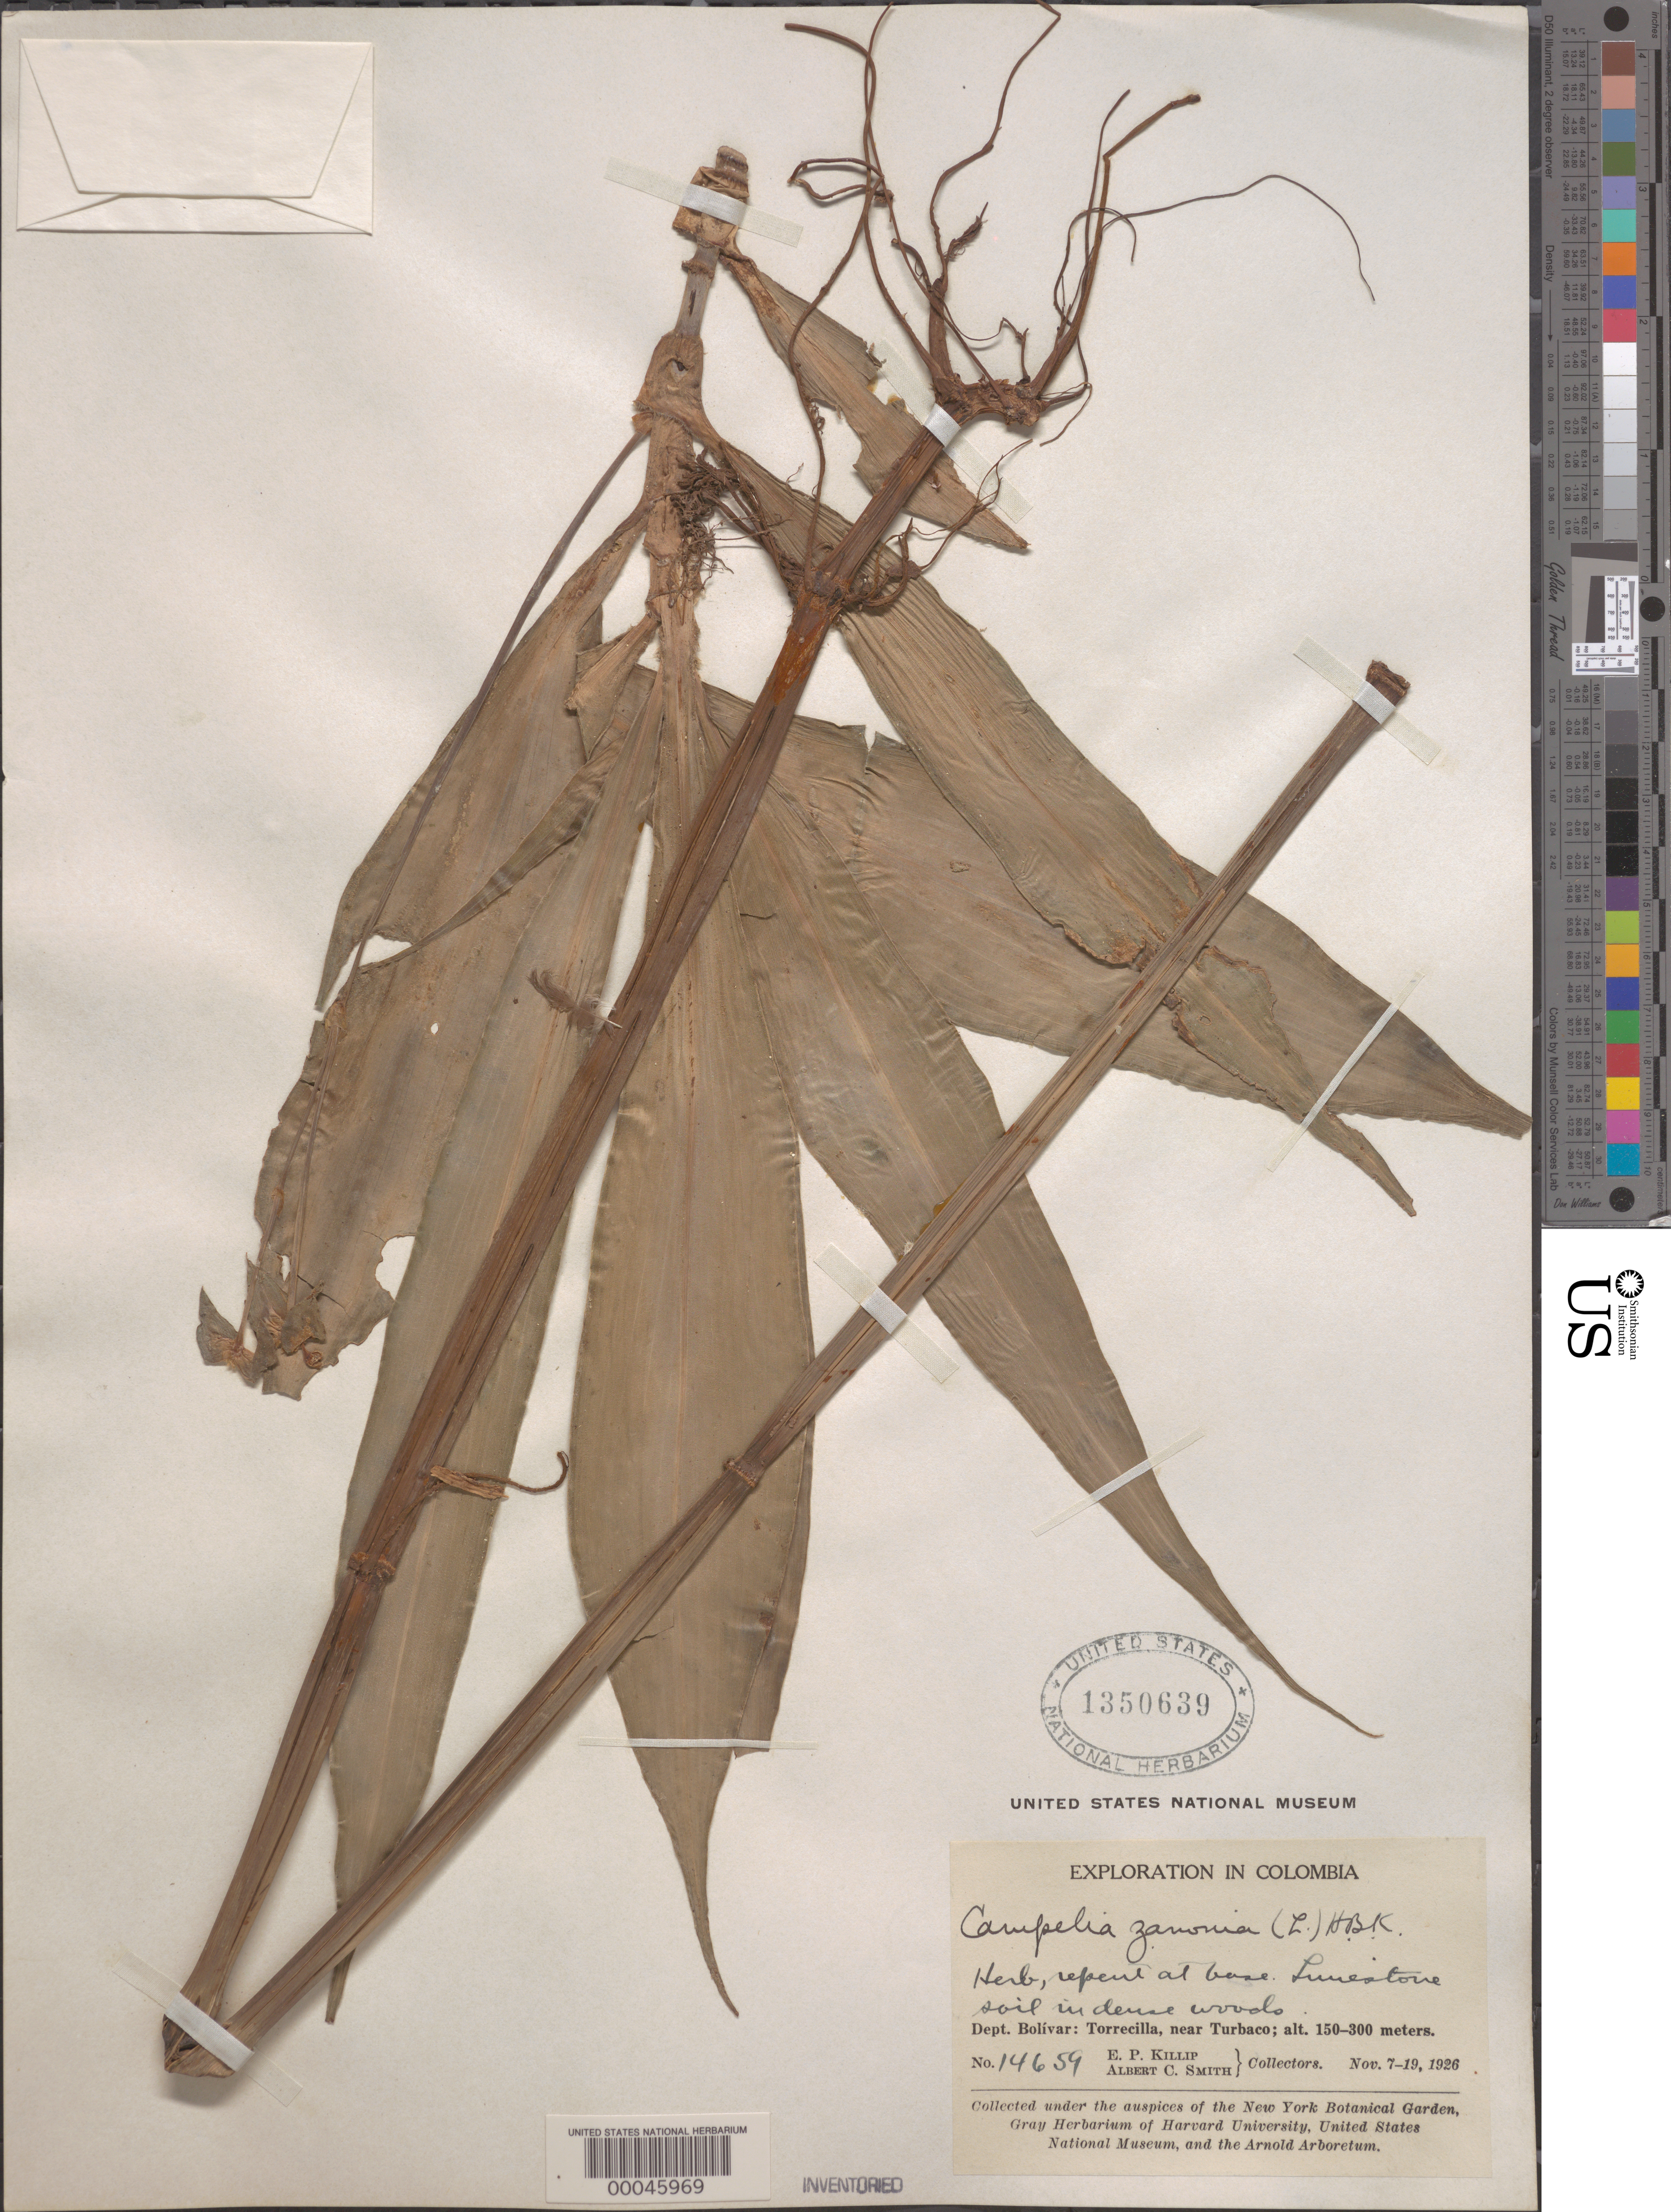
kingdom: Plantae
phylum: Tracheophyta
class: Liliopsida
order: Commelinales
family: Commelinaceae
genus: Tradescantia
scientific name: Tradescantia zanonia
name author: (L.) Sw.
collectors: E. P. Killip & A. C. Smith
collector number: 14659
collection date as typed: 07 Nov 1926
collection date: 1926-11-07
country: Colombia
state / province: Bolívar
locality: Torrecilla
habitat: Limestone soil, dense woods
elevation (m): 150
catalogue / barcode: US 1350639